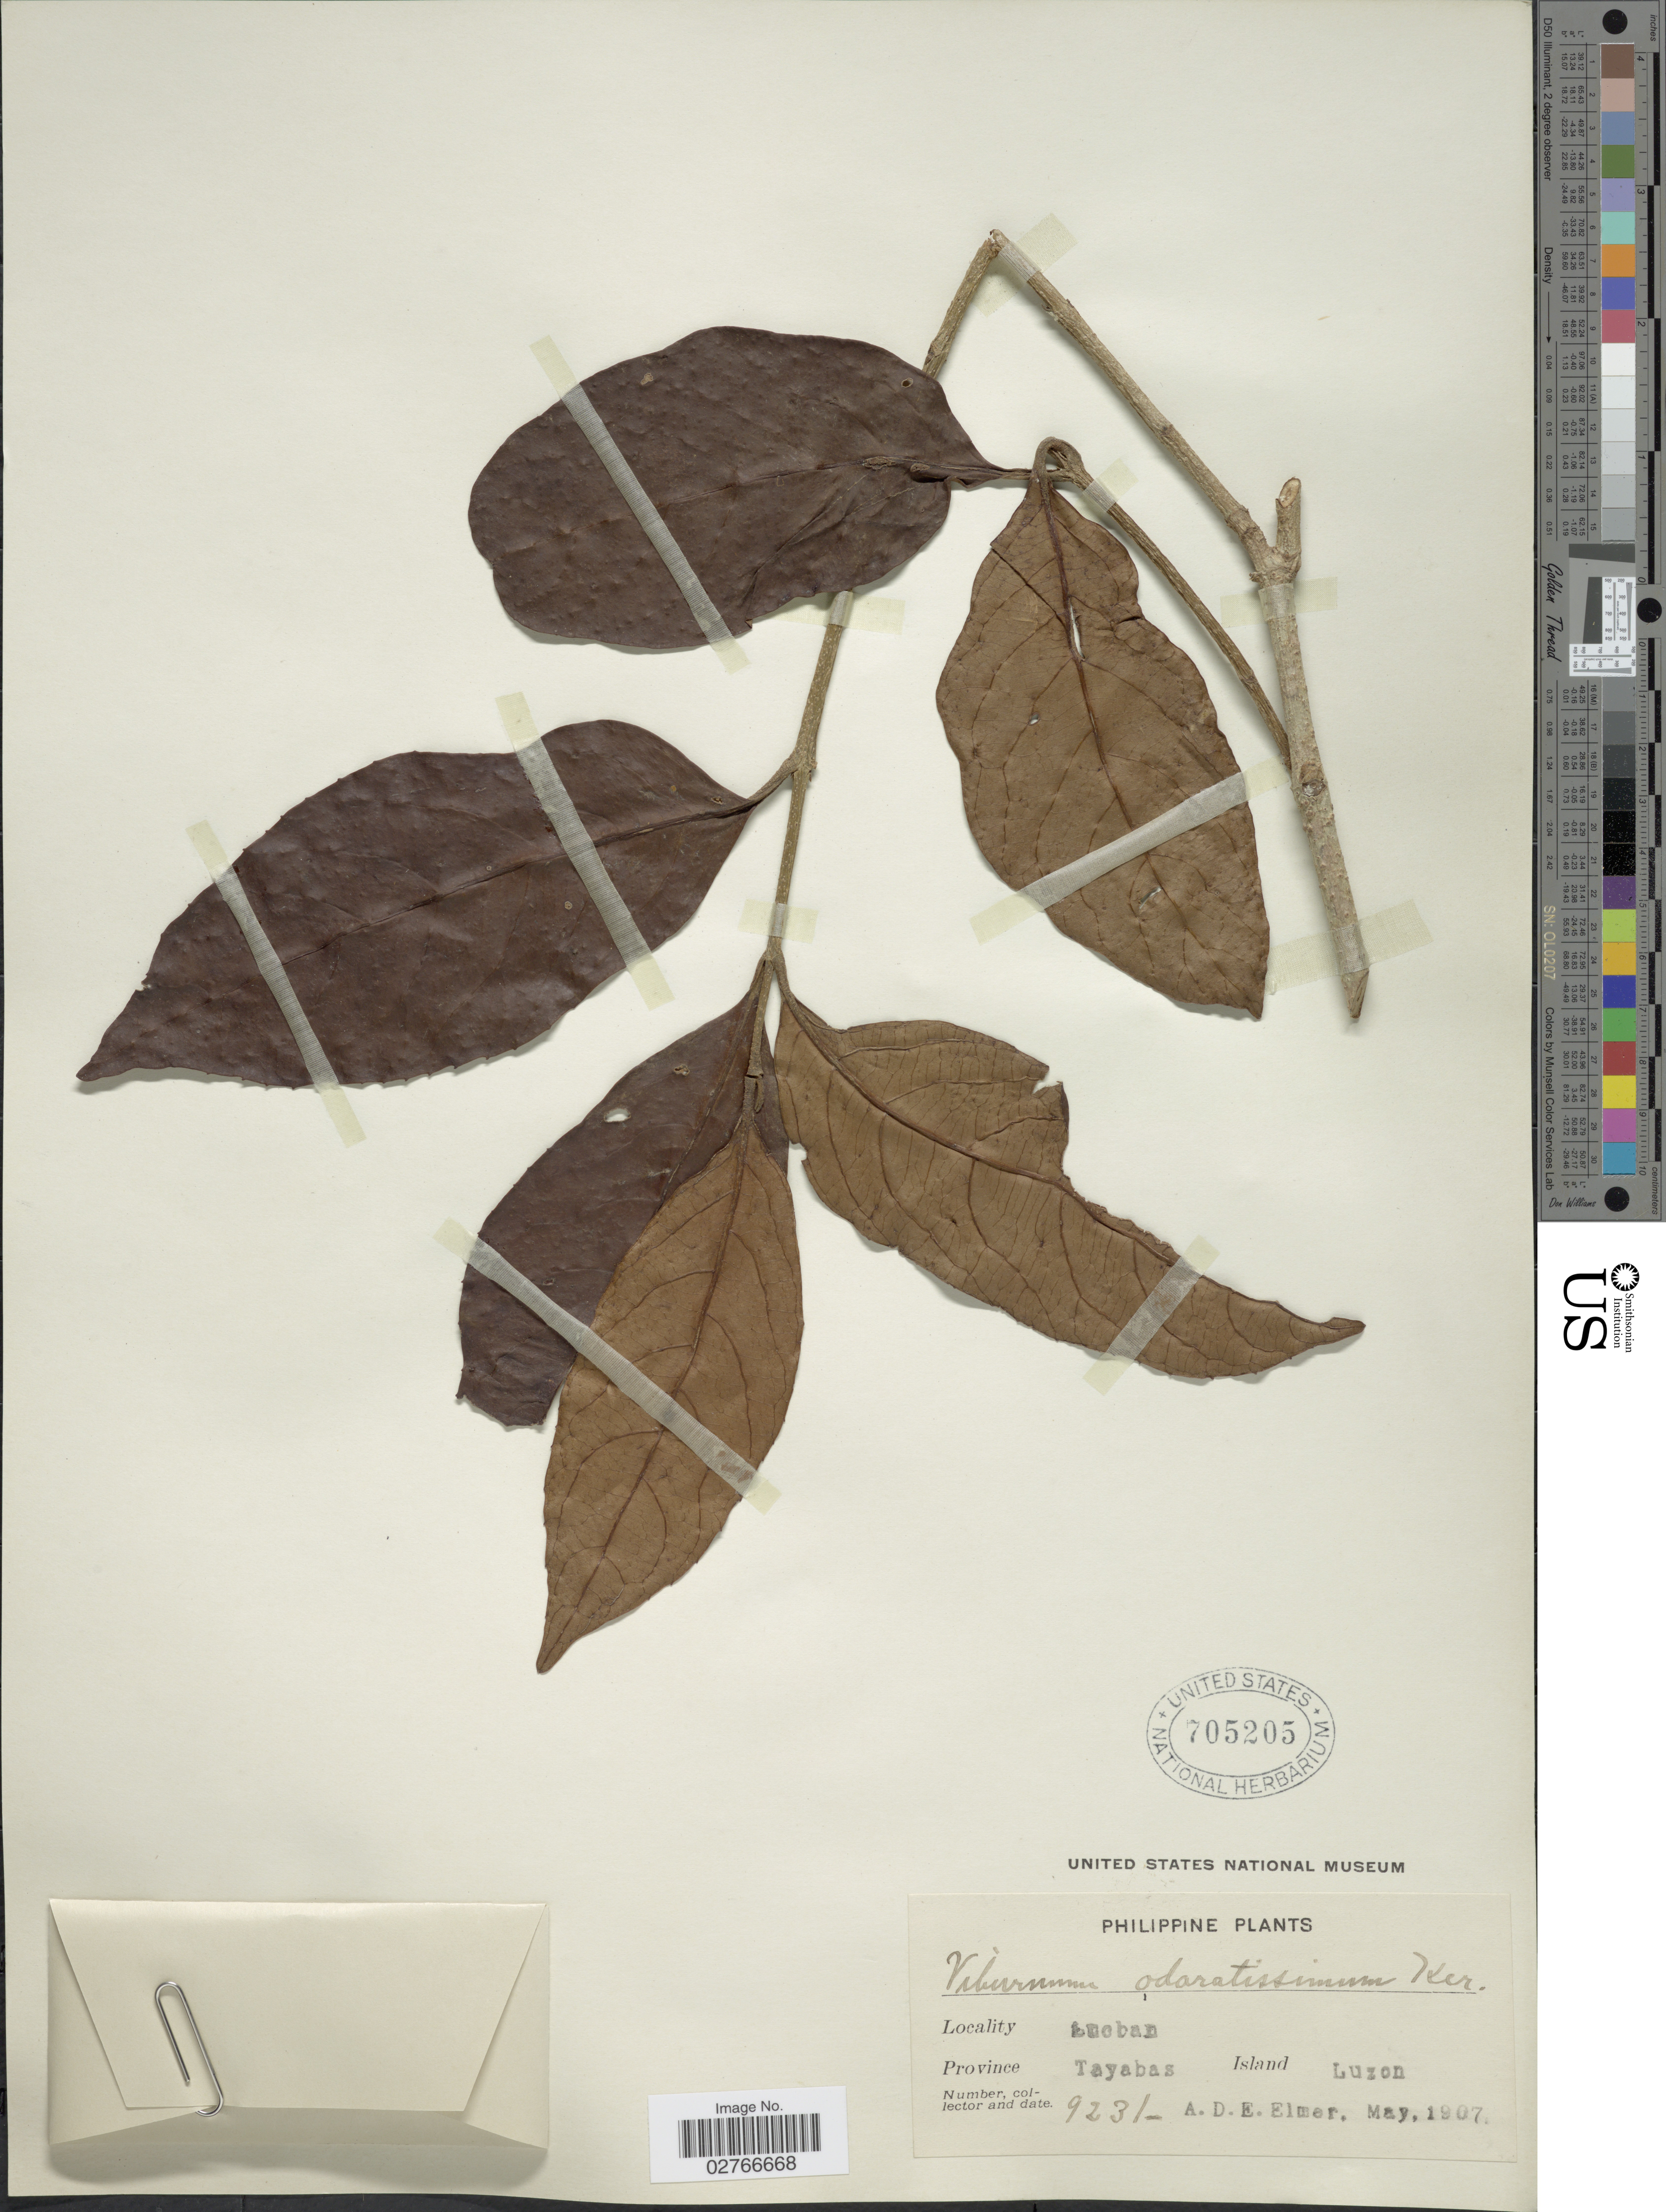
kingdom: Plantae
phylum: Tracheophyta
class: Magnoliopsida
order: Dipsacales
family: Viburnaceae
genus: Viburnum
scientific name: Viburnum odoratissimum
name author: Ker Gawl.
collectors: A. D. E. Elmer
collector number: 9231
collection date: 1907-05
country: Philippines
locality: Lucban. Province Tayabas, Island Luzon.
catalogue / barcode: US 705205